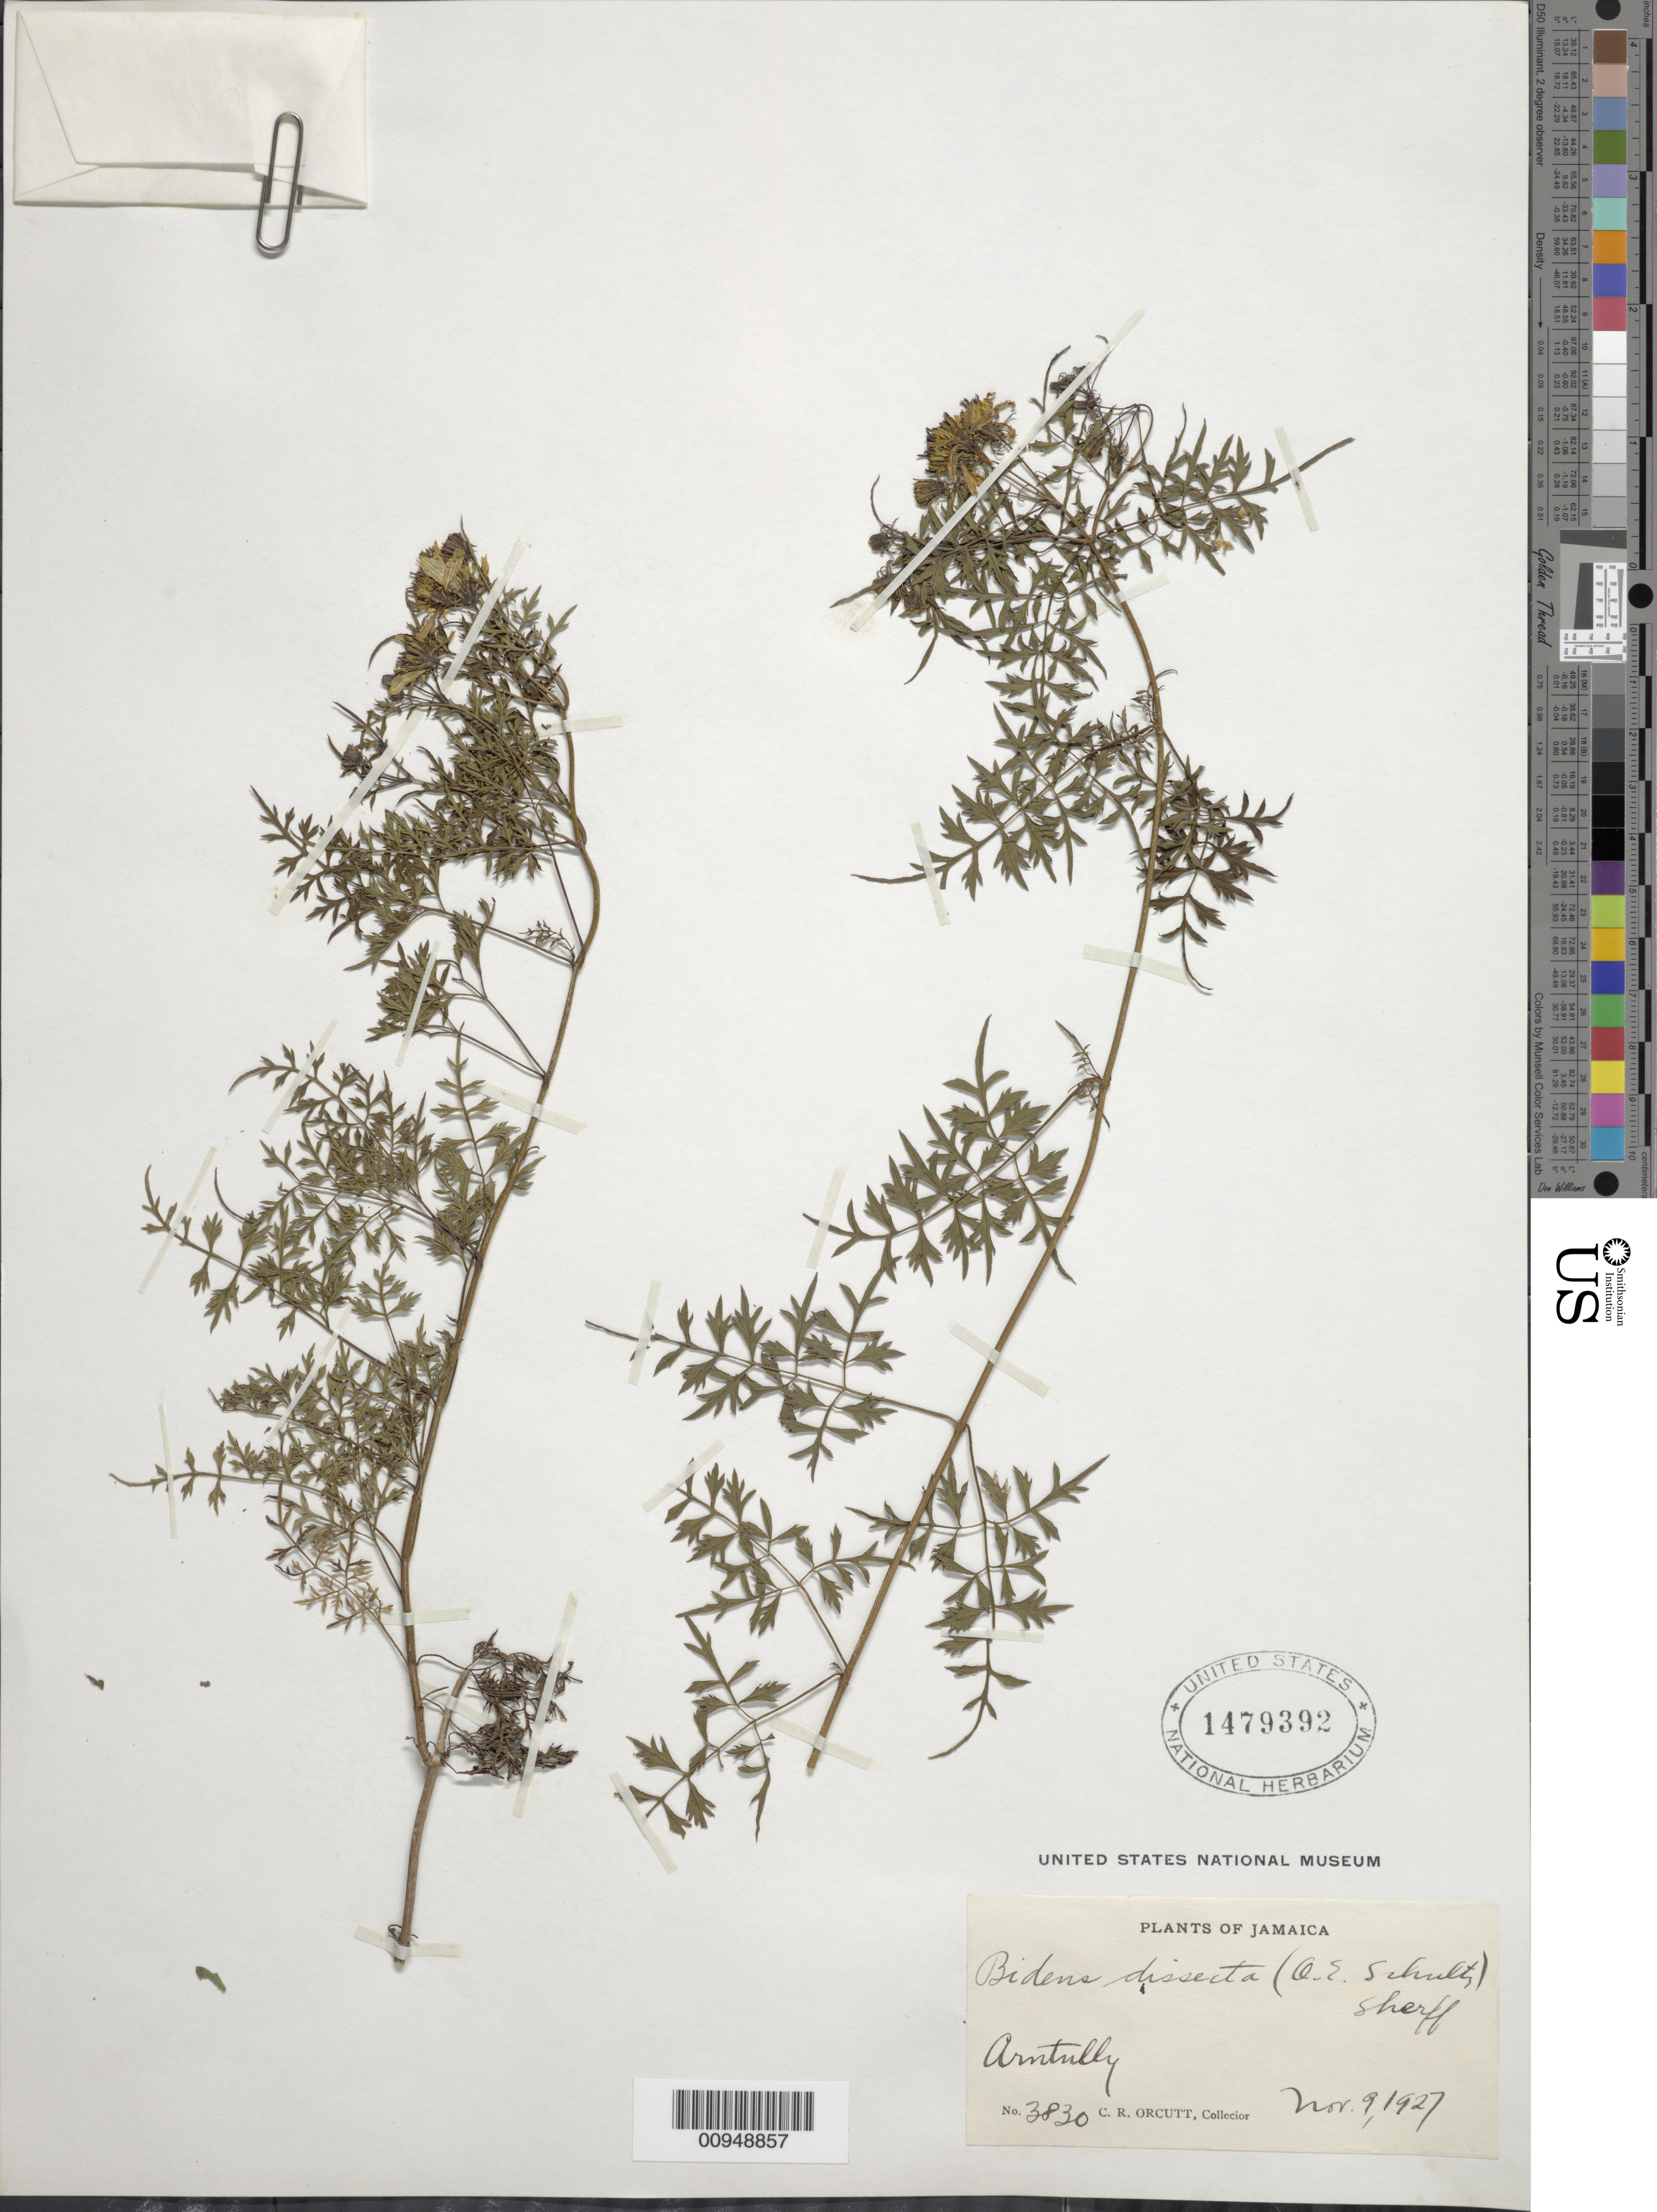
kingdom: Plantae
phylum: Tracheophyta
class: Magnoliopsida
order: Asterales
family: Asteraceae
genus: Bidens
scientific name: Bidens dissecta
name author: (O.E. Schulz) Sherff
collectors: C. R. Orcutt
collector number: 3830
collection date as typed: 09 Nov 1927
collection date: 1927-11-09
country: Jamaica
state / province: Saint Thomas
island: Jamaica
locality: Arntully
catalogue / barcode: US 1479392